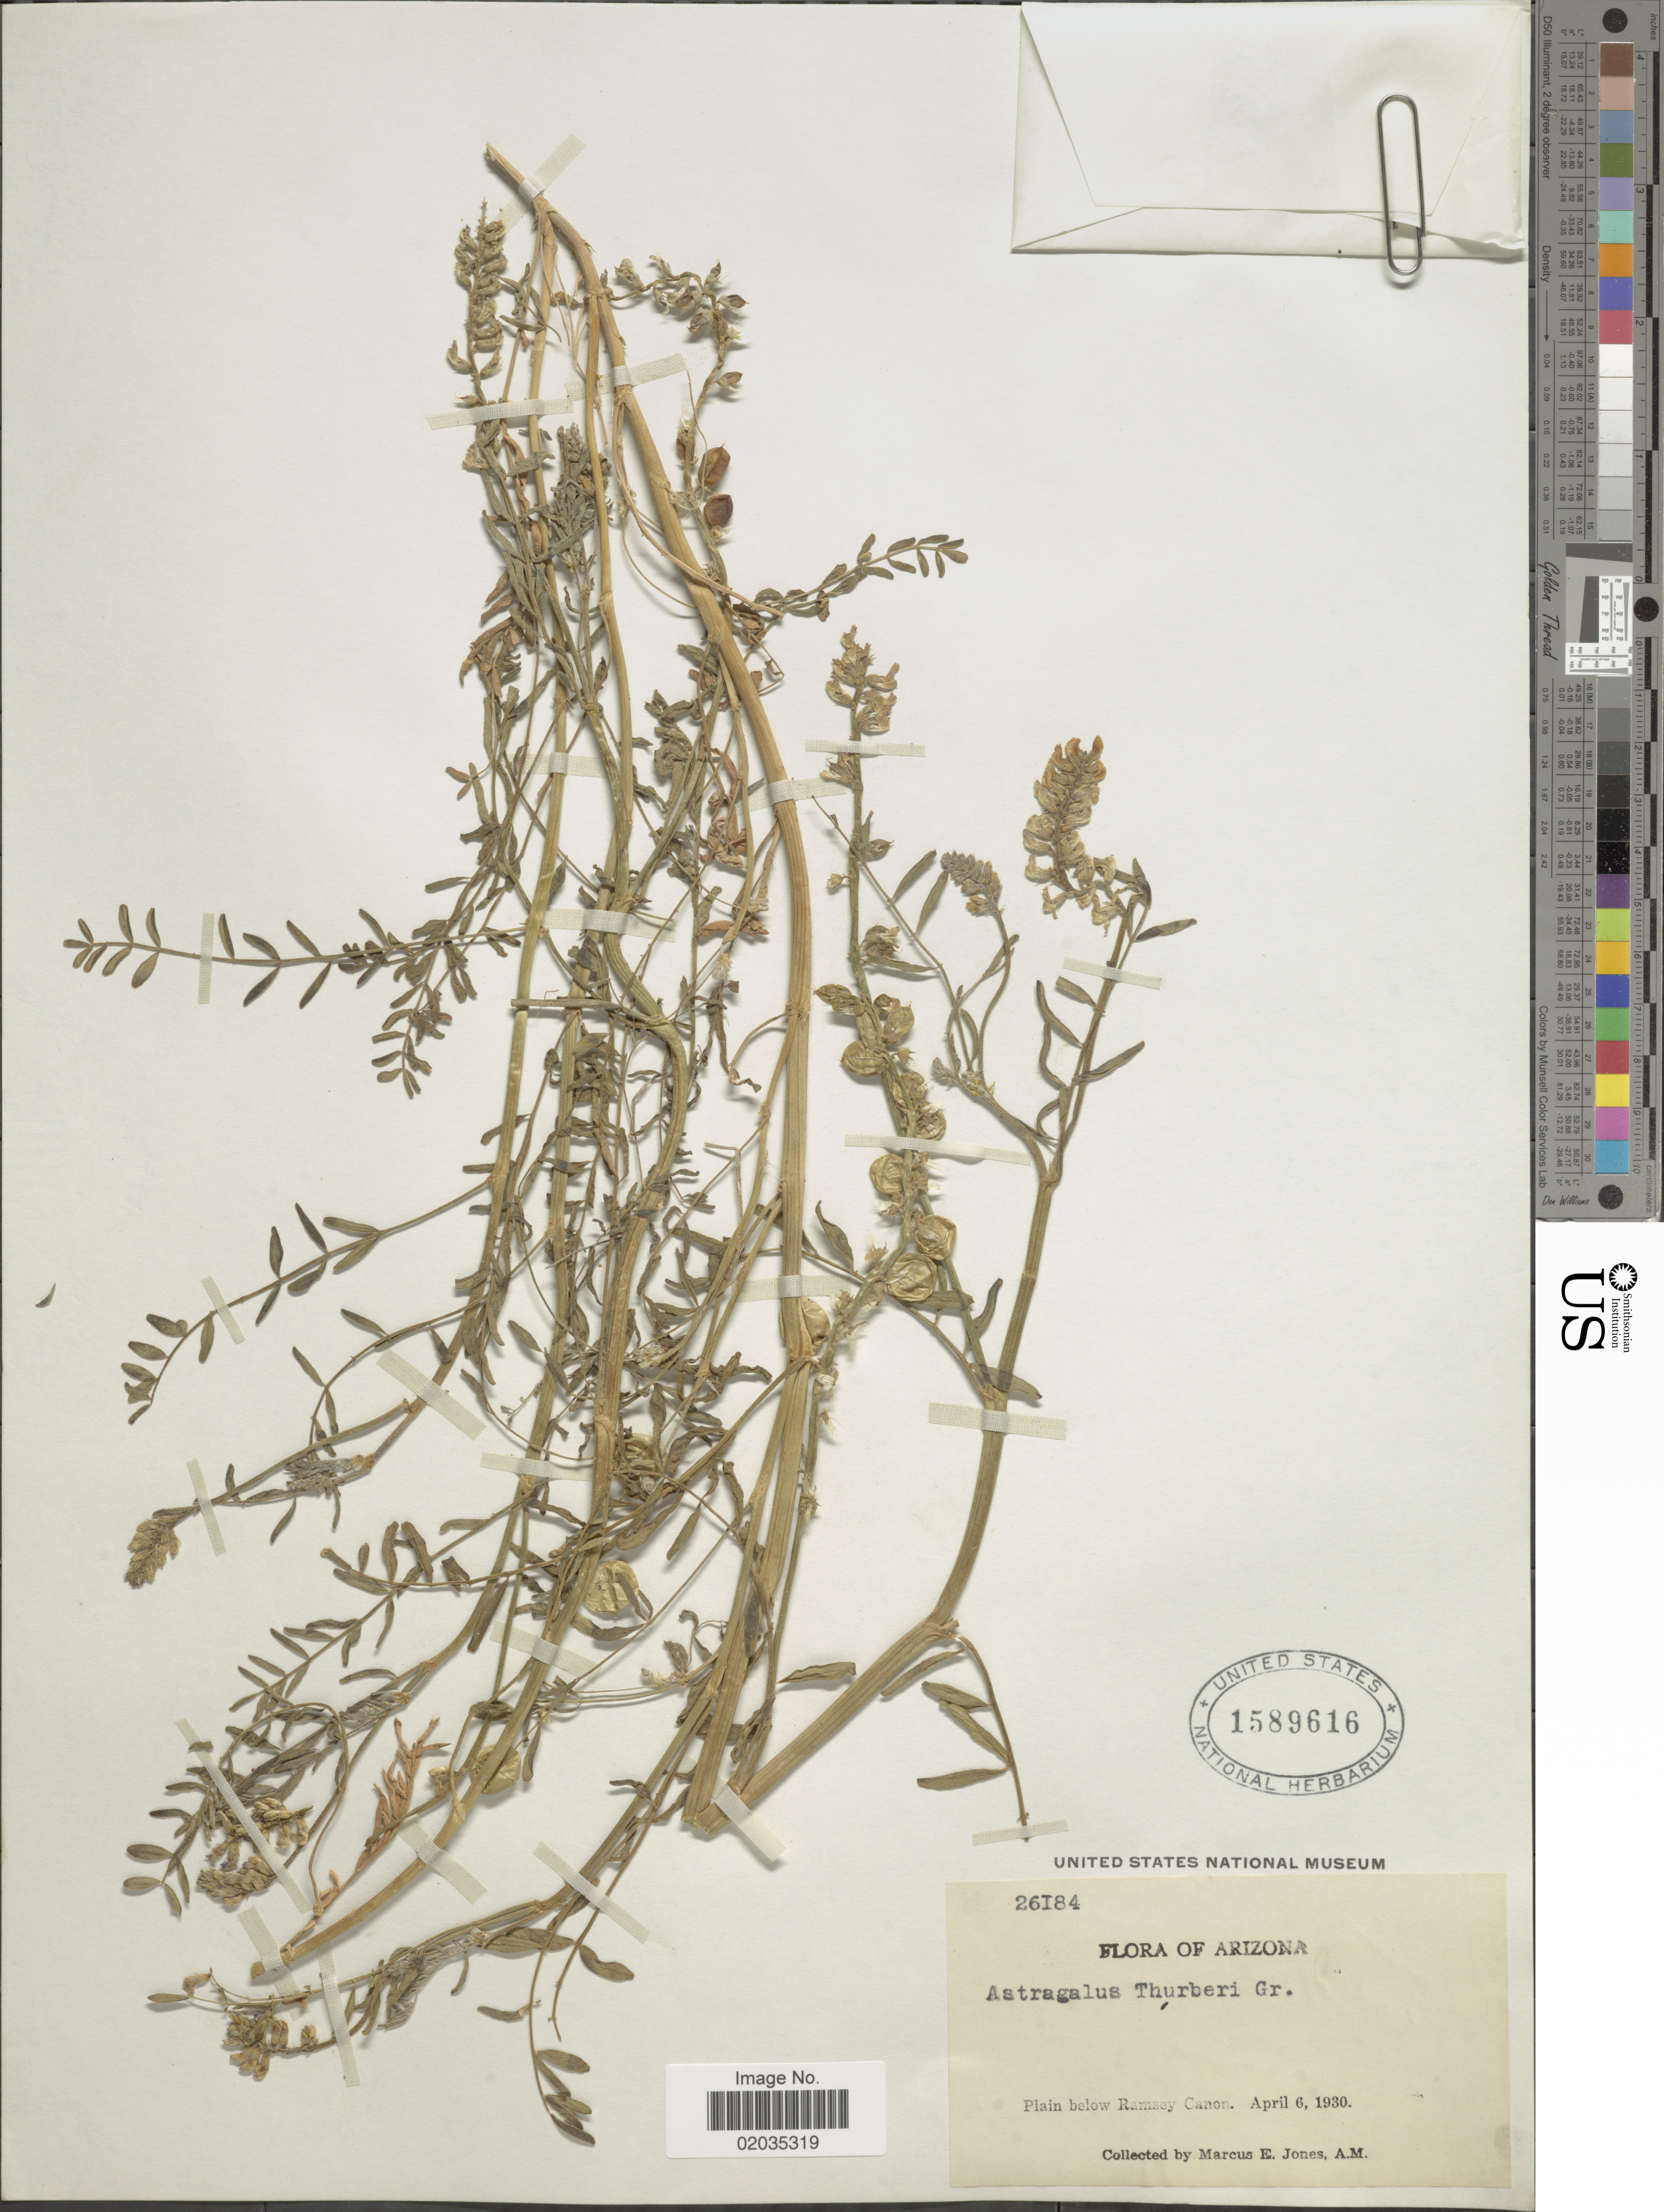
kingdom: Plantae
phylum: Tracheophyta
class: Magnoliopsida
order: Fabales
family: Fabaceae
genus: Astragalus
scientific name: Astragalus thurberi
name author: A. Gray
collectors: M. E. Jones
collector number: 26I84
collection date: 1930-04-06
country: United States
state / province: Arizona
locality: Plain below Ramsey Canon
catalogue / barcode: US 1589616